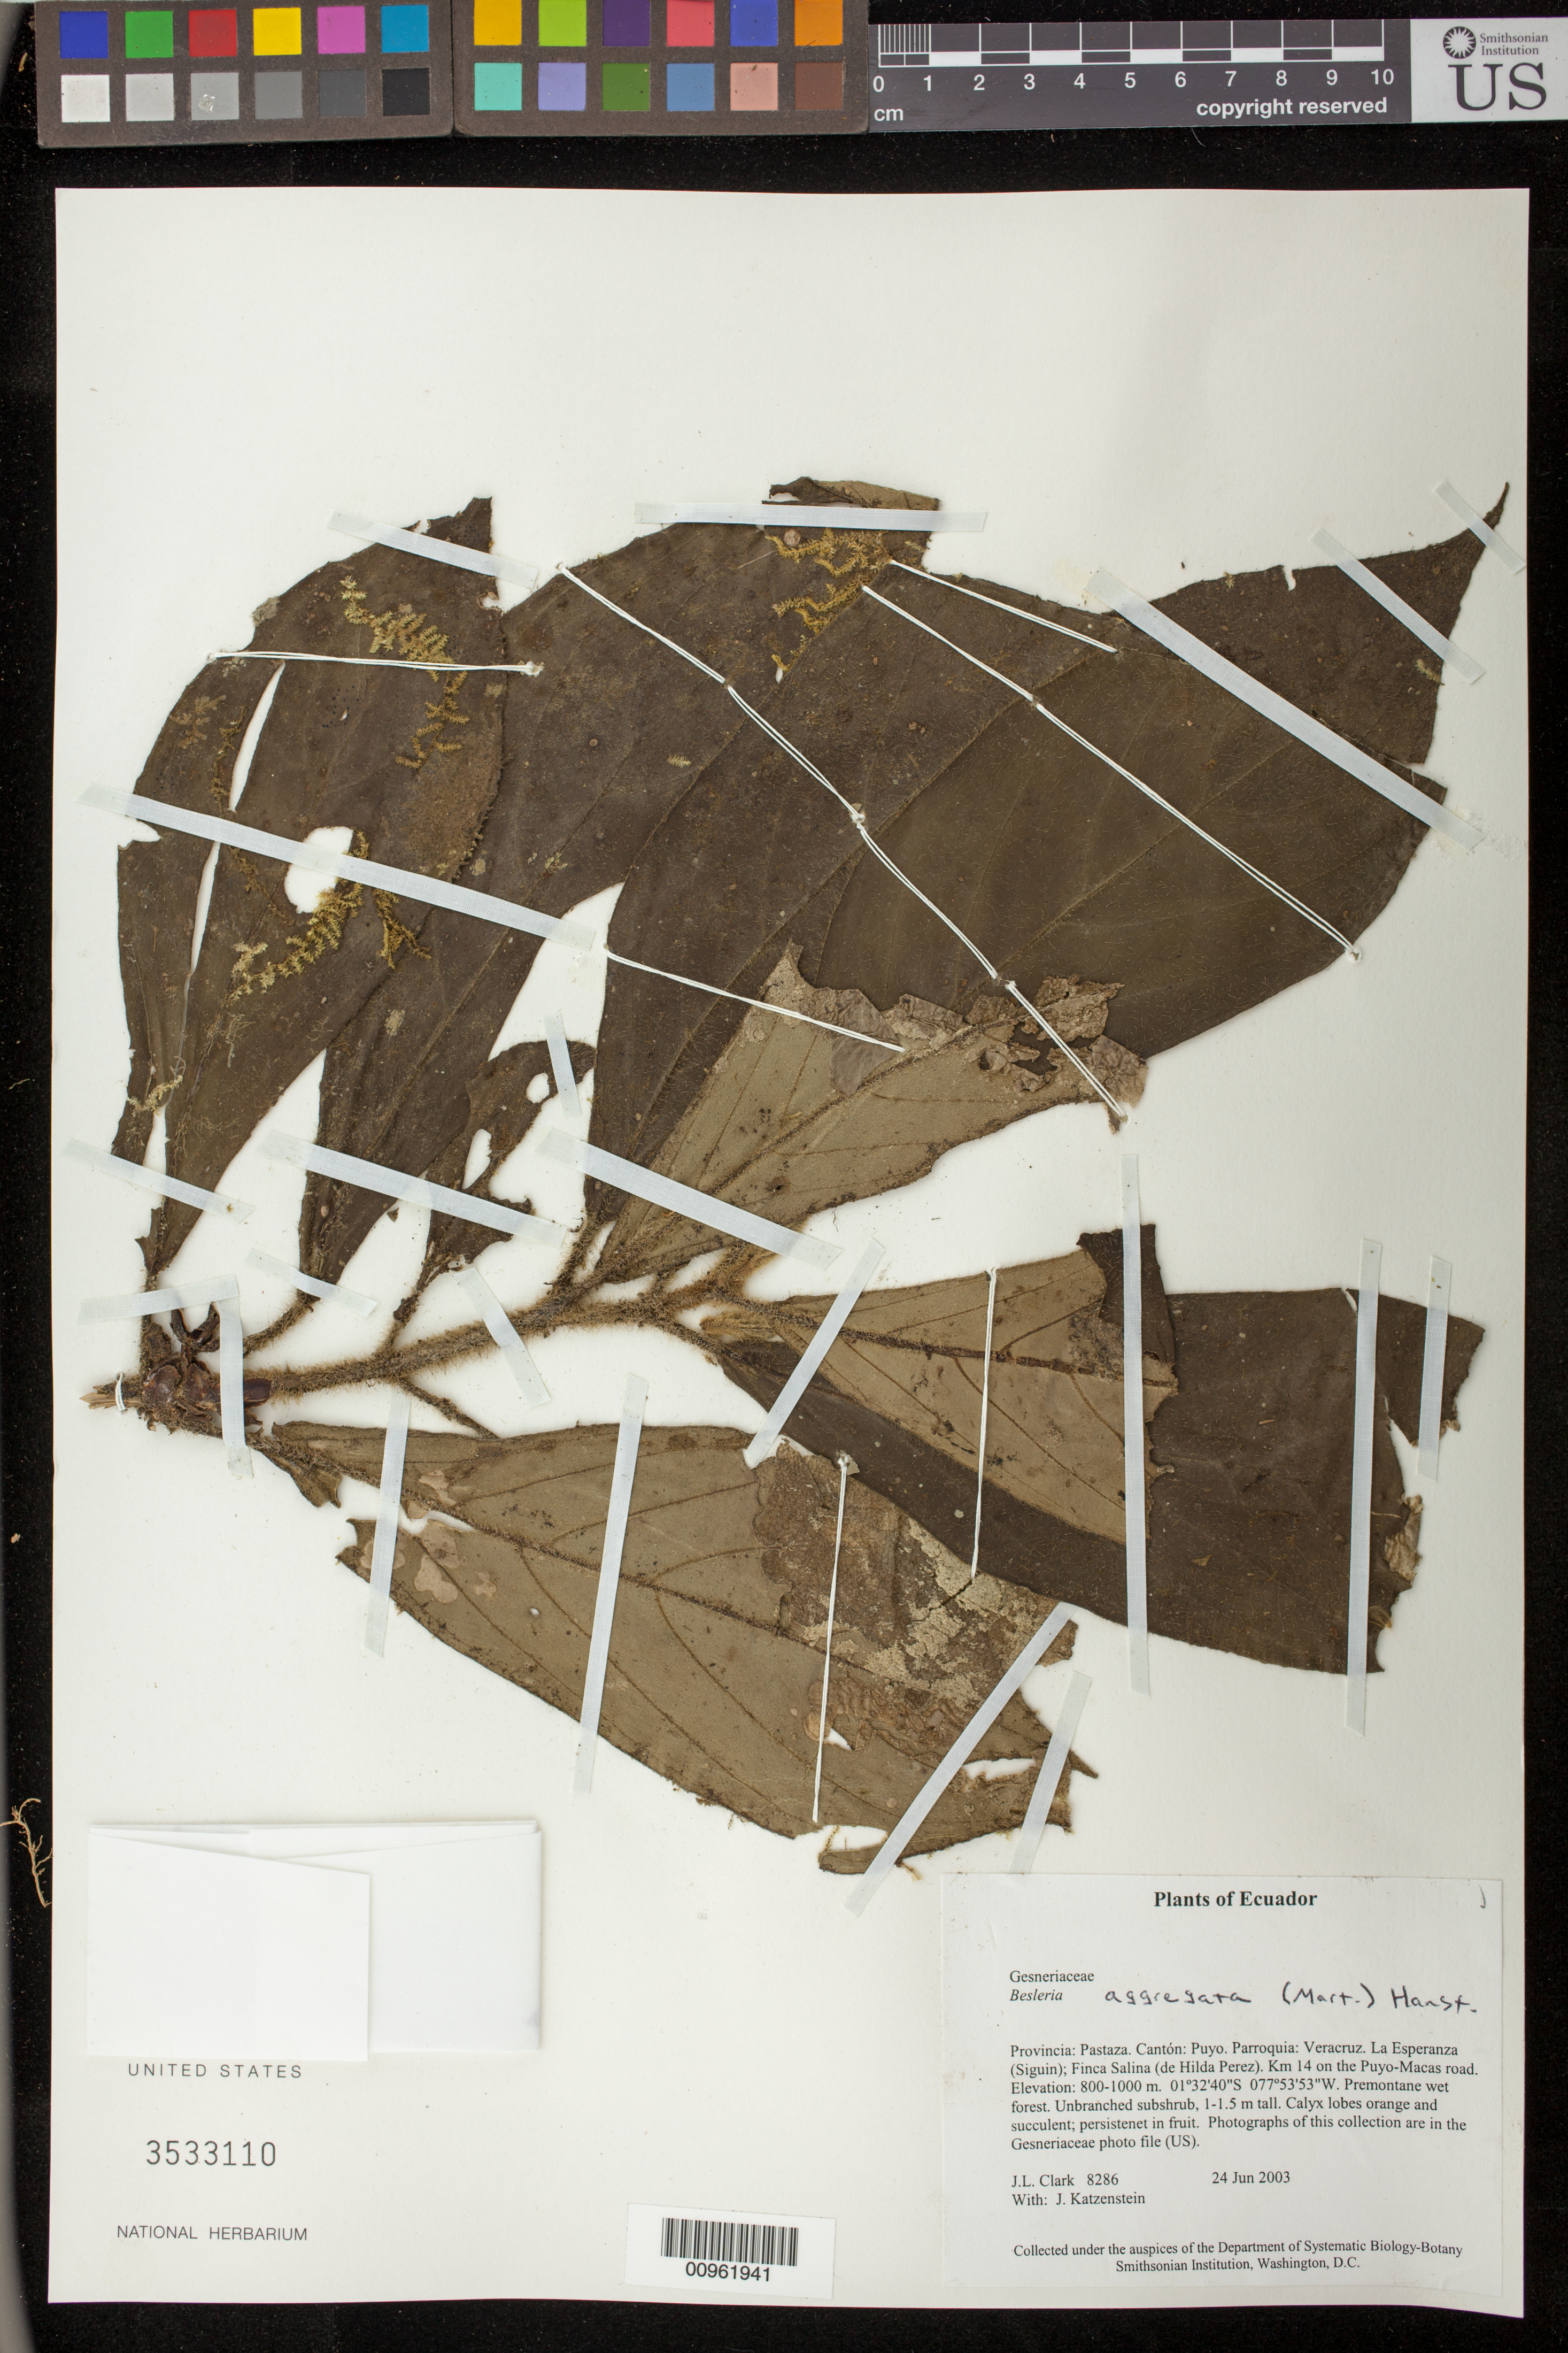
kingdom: Plantae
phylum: Tracheophyta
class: Magnoliopsida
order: Lamiales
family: Gesneriaceae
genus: Besleria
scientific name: Besleria aggregata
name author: (Mart.) Hanst.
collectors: J. L. Clark & J. Katzenstein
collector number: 8286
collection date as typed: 24 Jun 2003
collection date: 2003-06-24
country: Ecuador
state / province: Pastaza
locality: Puyo. Parroquia: Veracruz. La Esperanza (Siguin); Finca Salina (de Hilda Perez). Km 14 on the Puyo-Macas road.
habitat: Premontane wet forest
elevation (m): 800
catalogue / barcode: US 3533110